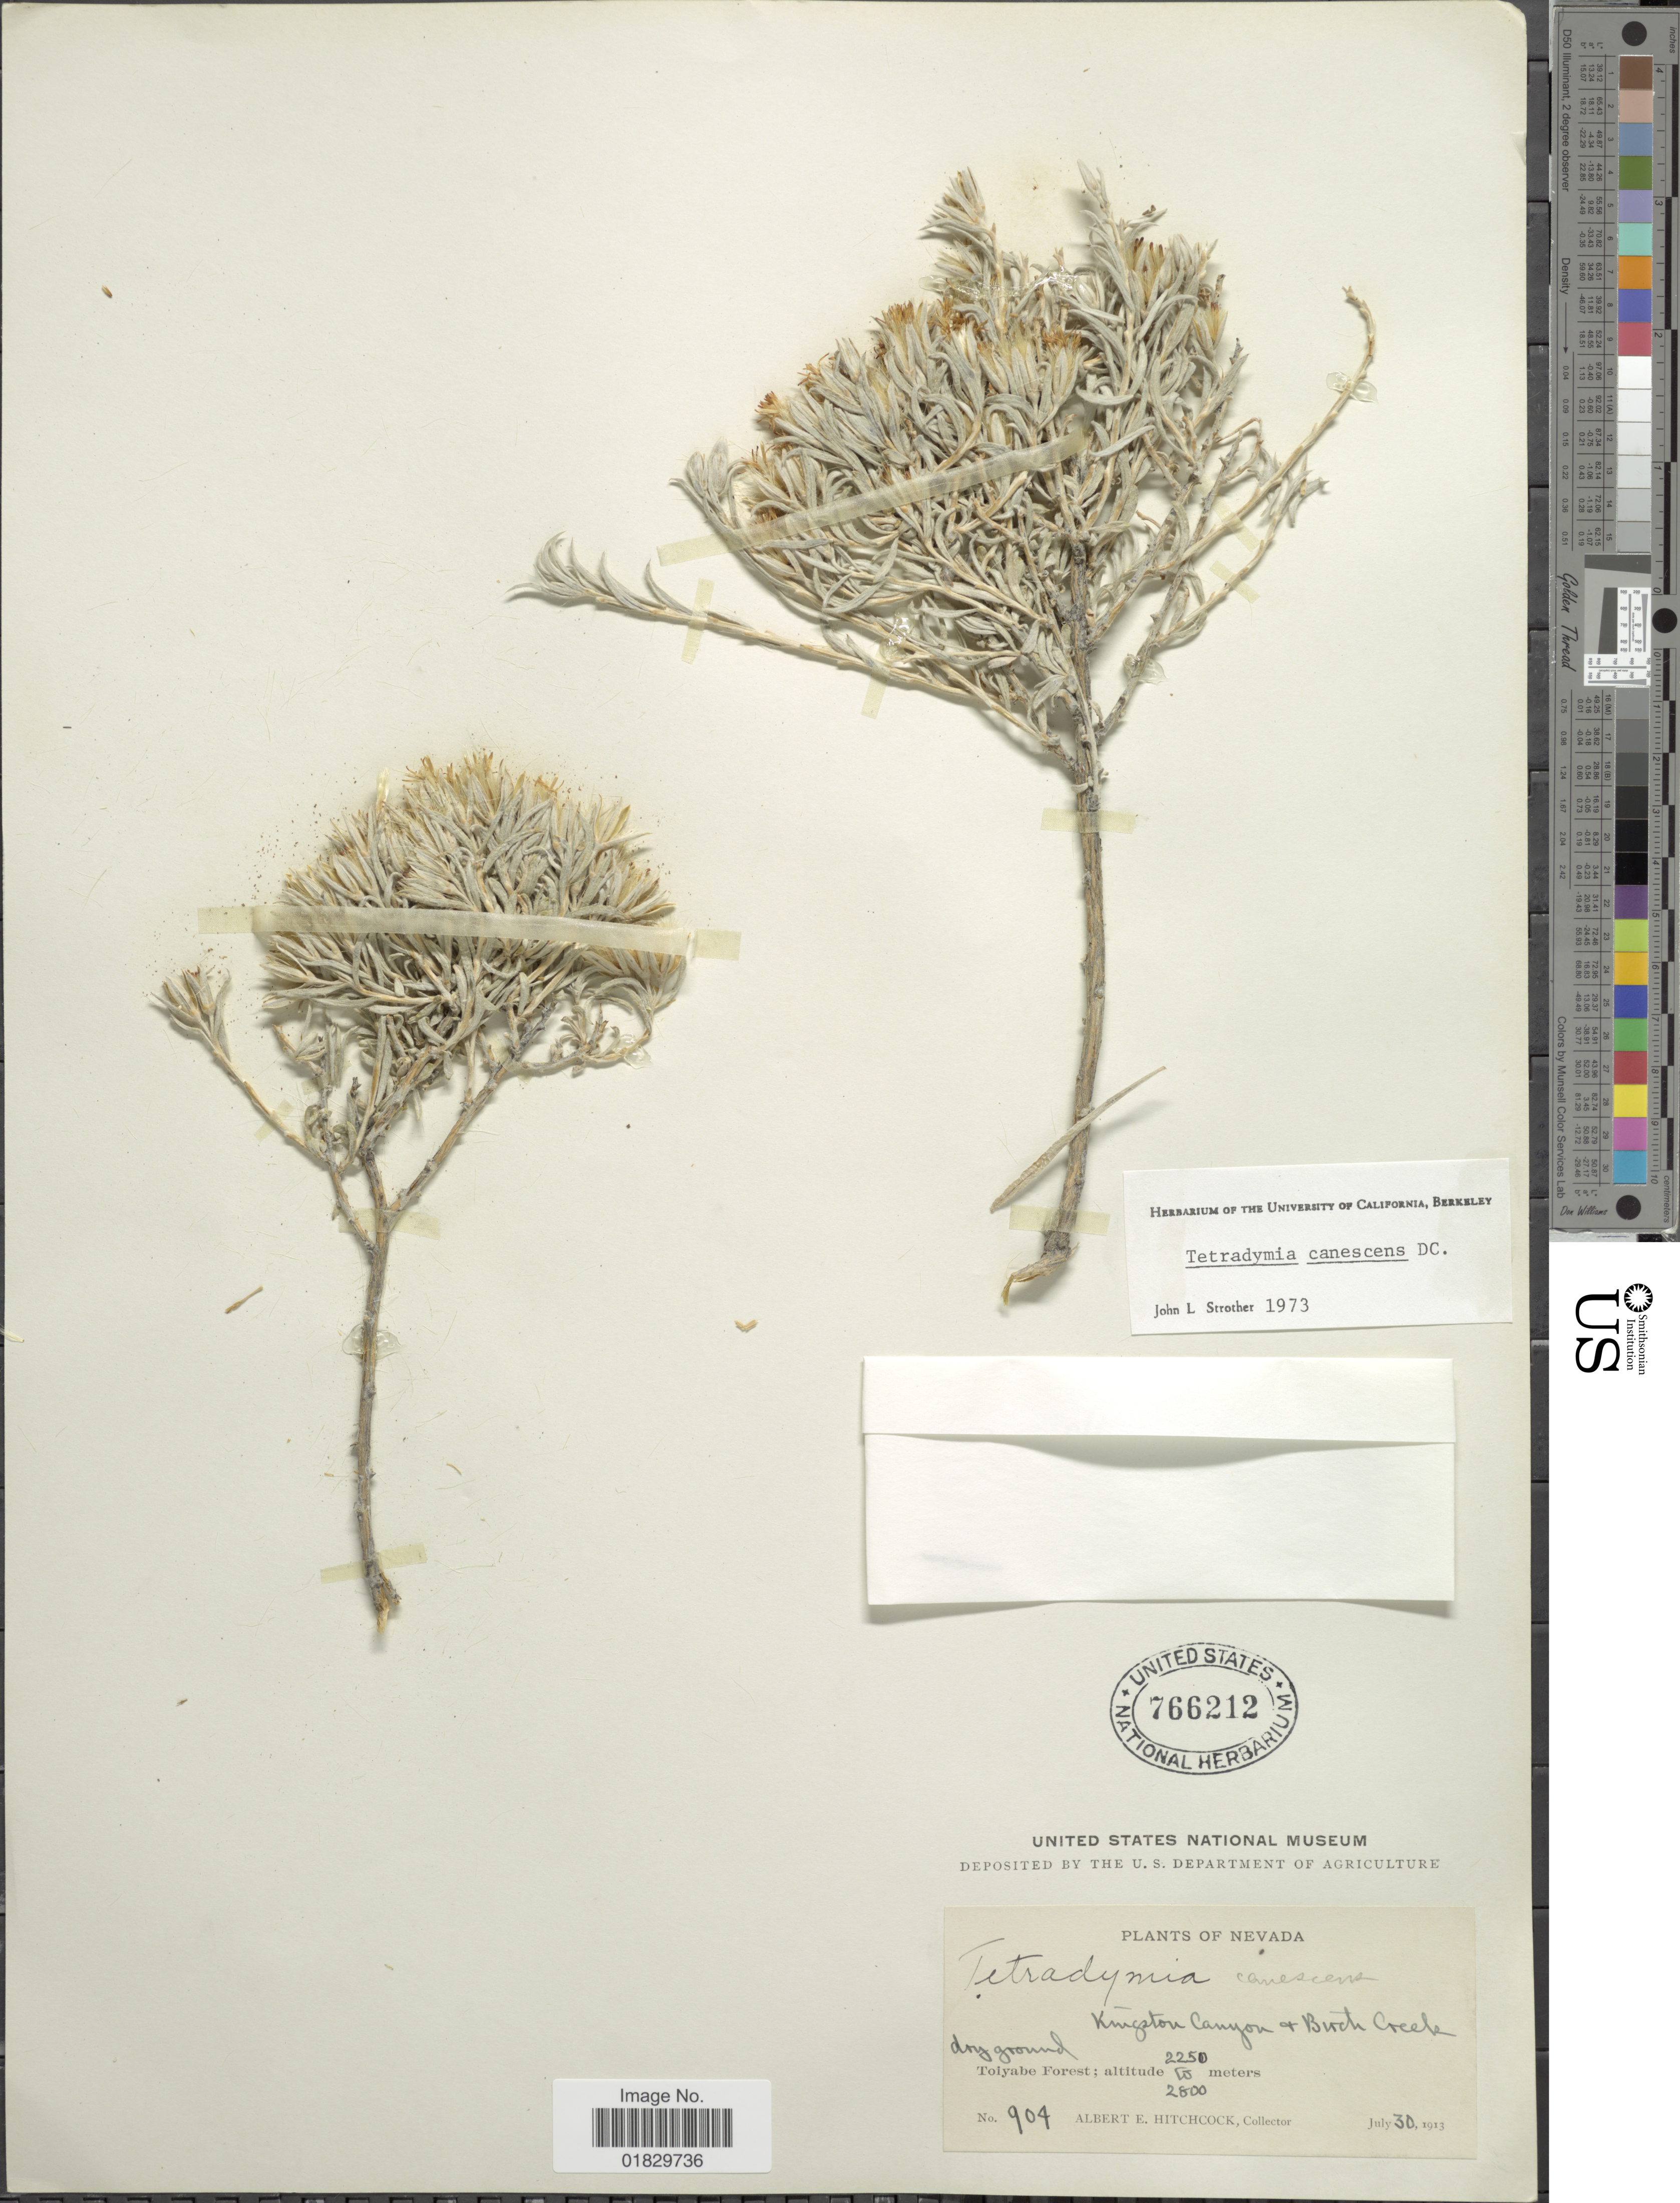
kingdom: Plantae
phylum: Tracheophyta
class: Magnoliopsida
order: Asterales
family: Asteraceae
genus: Tetradymia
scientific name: Tetradymia canescens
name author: DC.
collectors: A. Hitchcock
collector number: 904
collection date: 1913-07-30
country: United States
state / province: Nevada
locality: Kingston Canyon & Birch Creek. Dry ground, Toiyabe Forest.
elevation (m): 2250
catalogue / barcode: US 766212